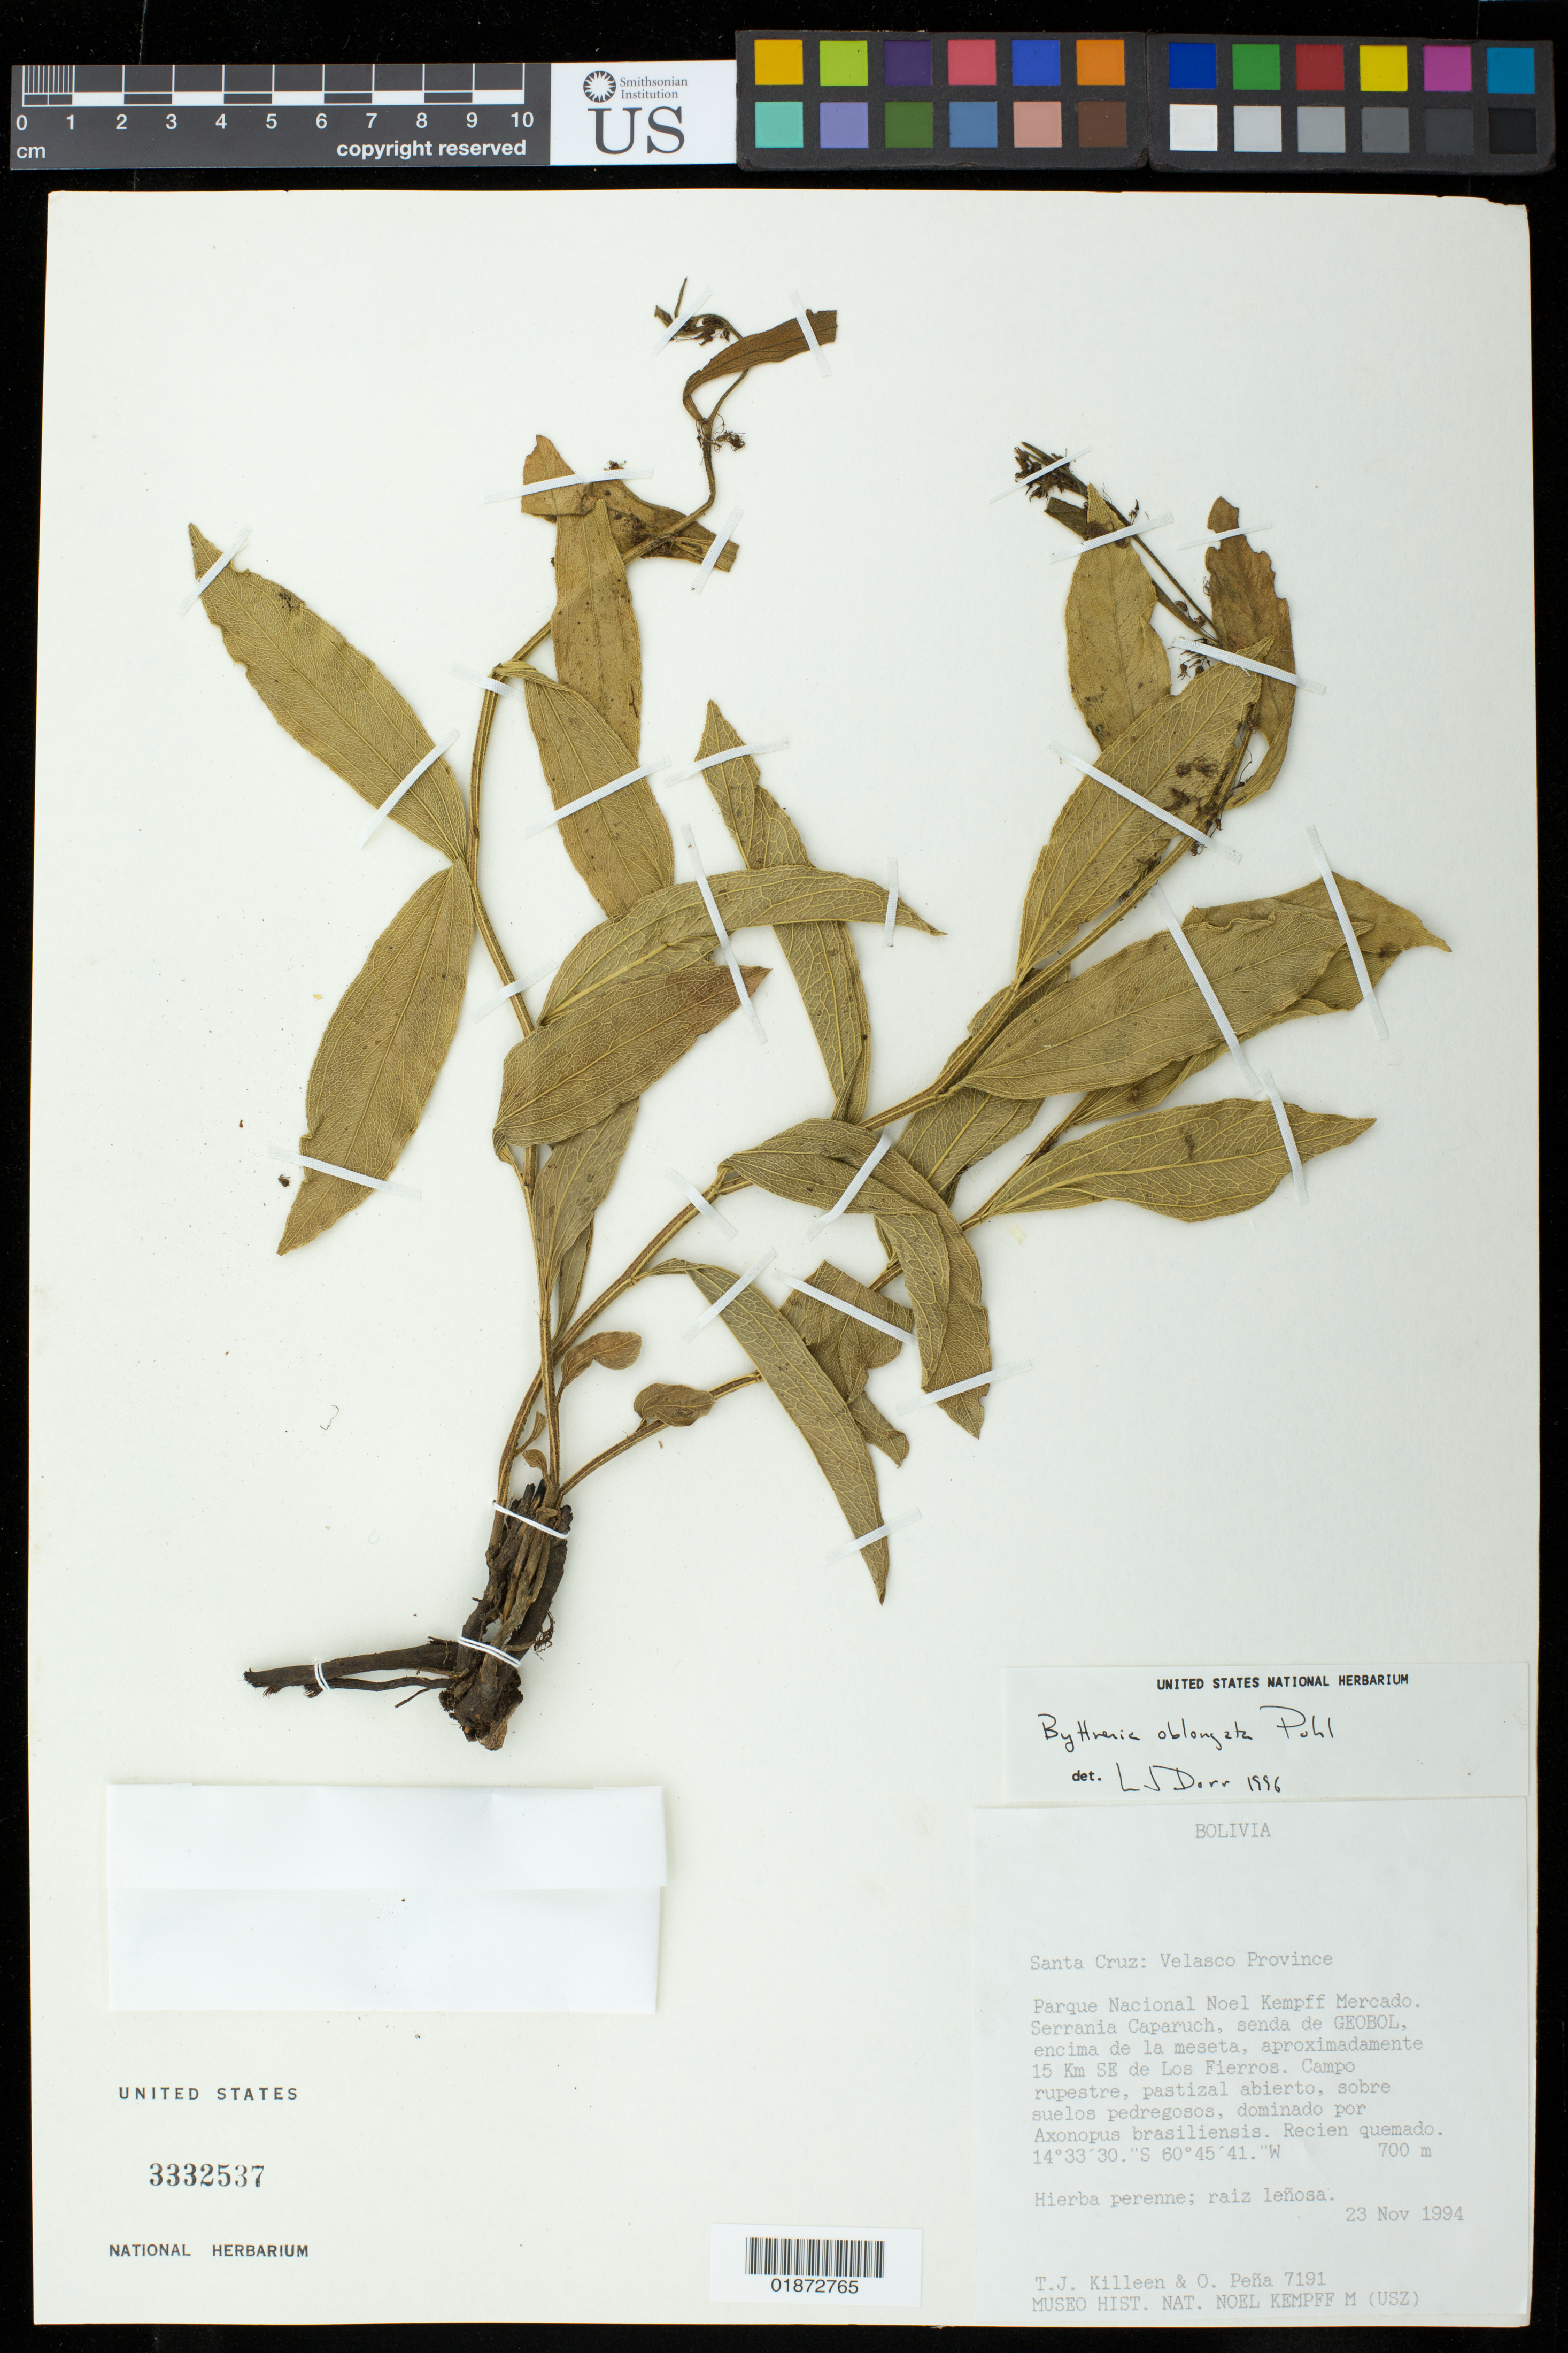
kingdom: Plantae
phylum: Tracheophyta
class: Magnoliopsida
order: Malvales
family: Malvaceae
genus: Byttneria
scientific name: Byttneria oblongata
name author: Pohl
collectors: T. J. Killeen & O. Peña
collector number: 7191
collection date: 1994-11-23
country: Bolivia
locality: Santa Cruz, Velasco Province. Parque Nacional Noel Kempff Mercado. Serrania Caparuch, senda de GEOBOL, encima de la meseta, aproximadamente 15km SE de Los Fierros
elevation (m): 700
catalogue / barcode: US 3332537